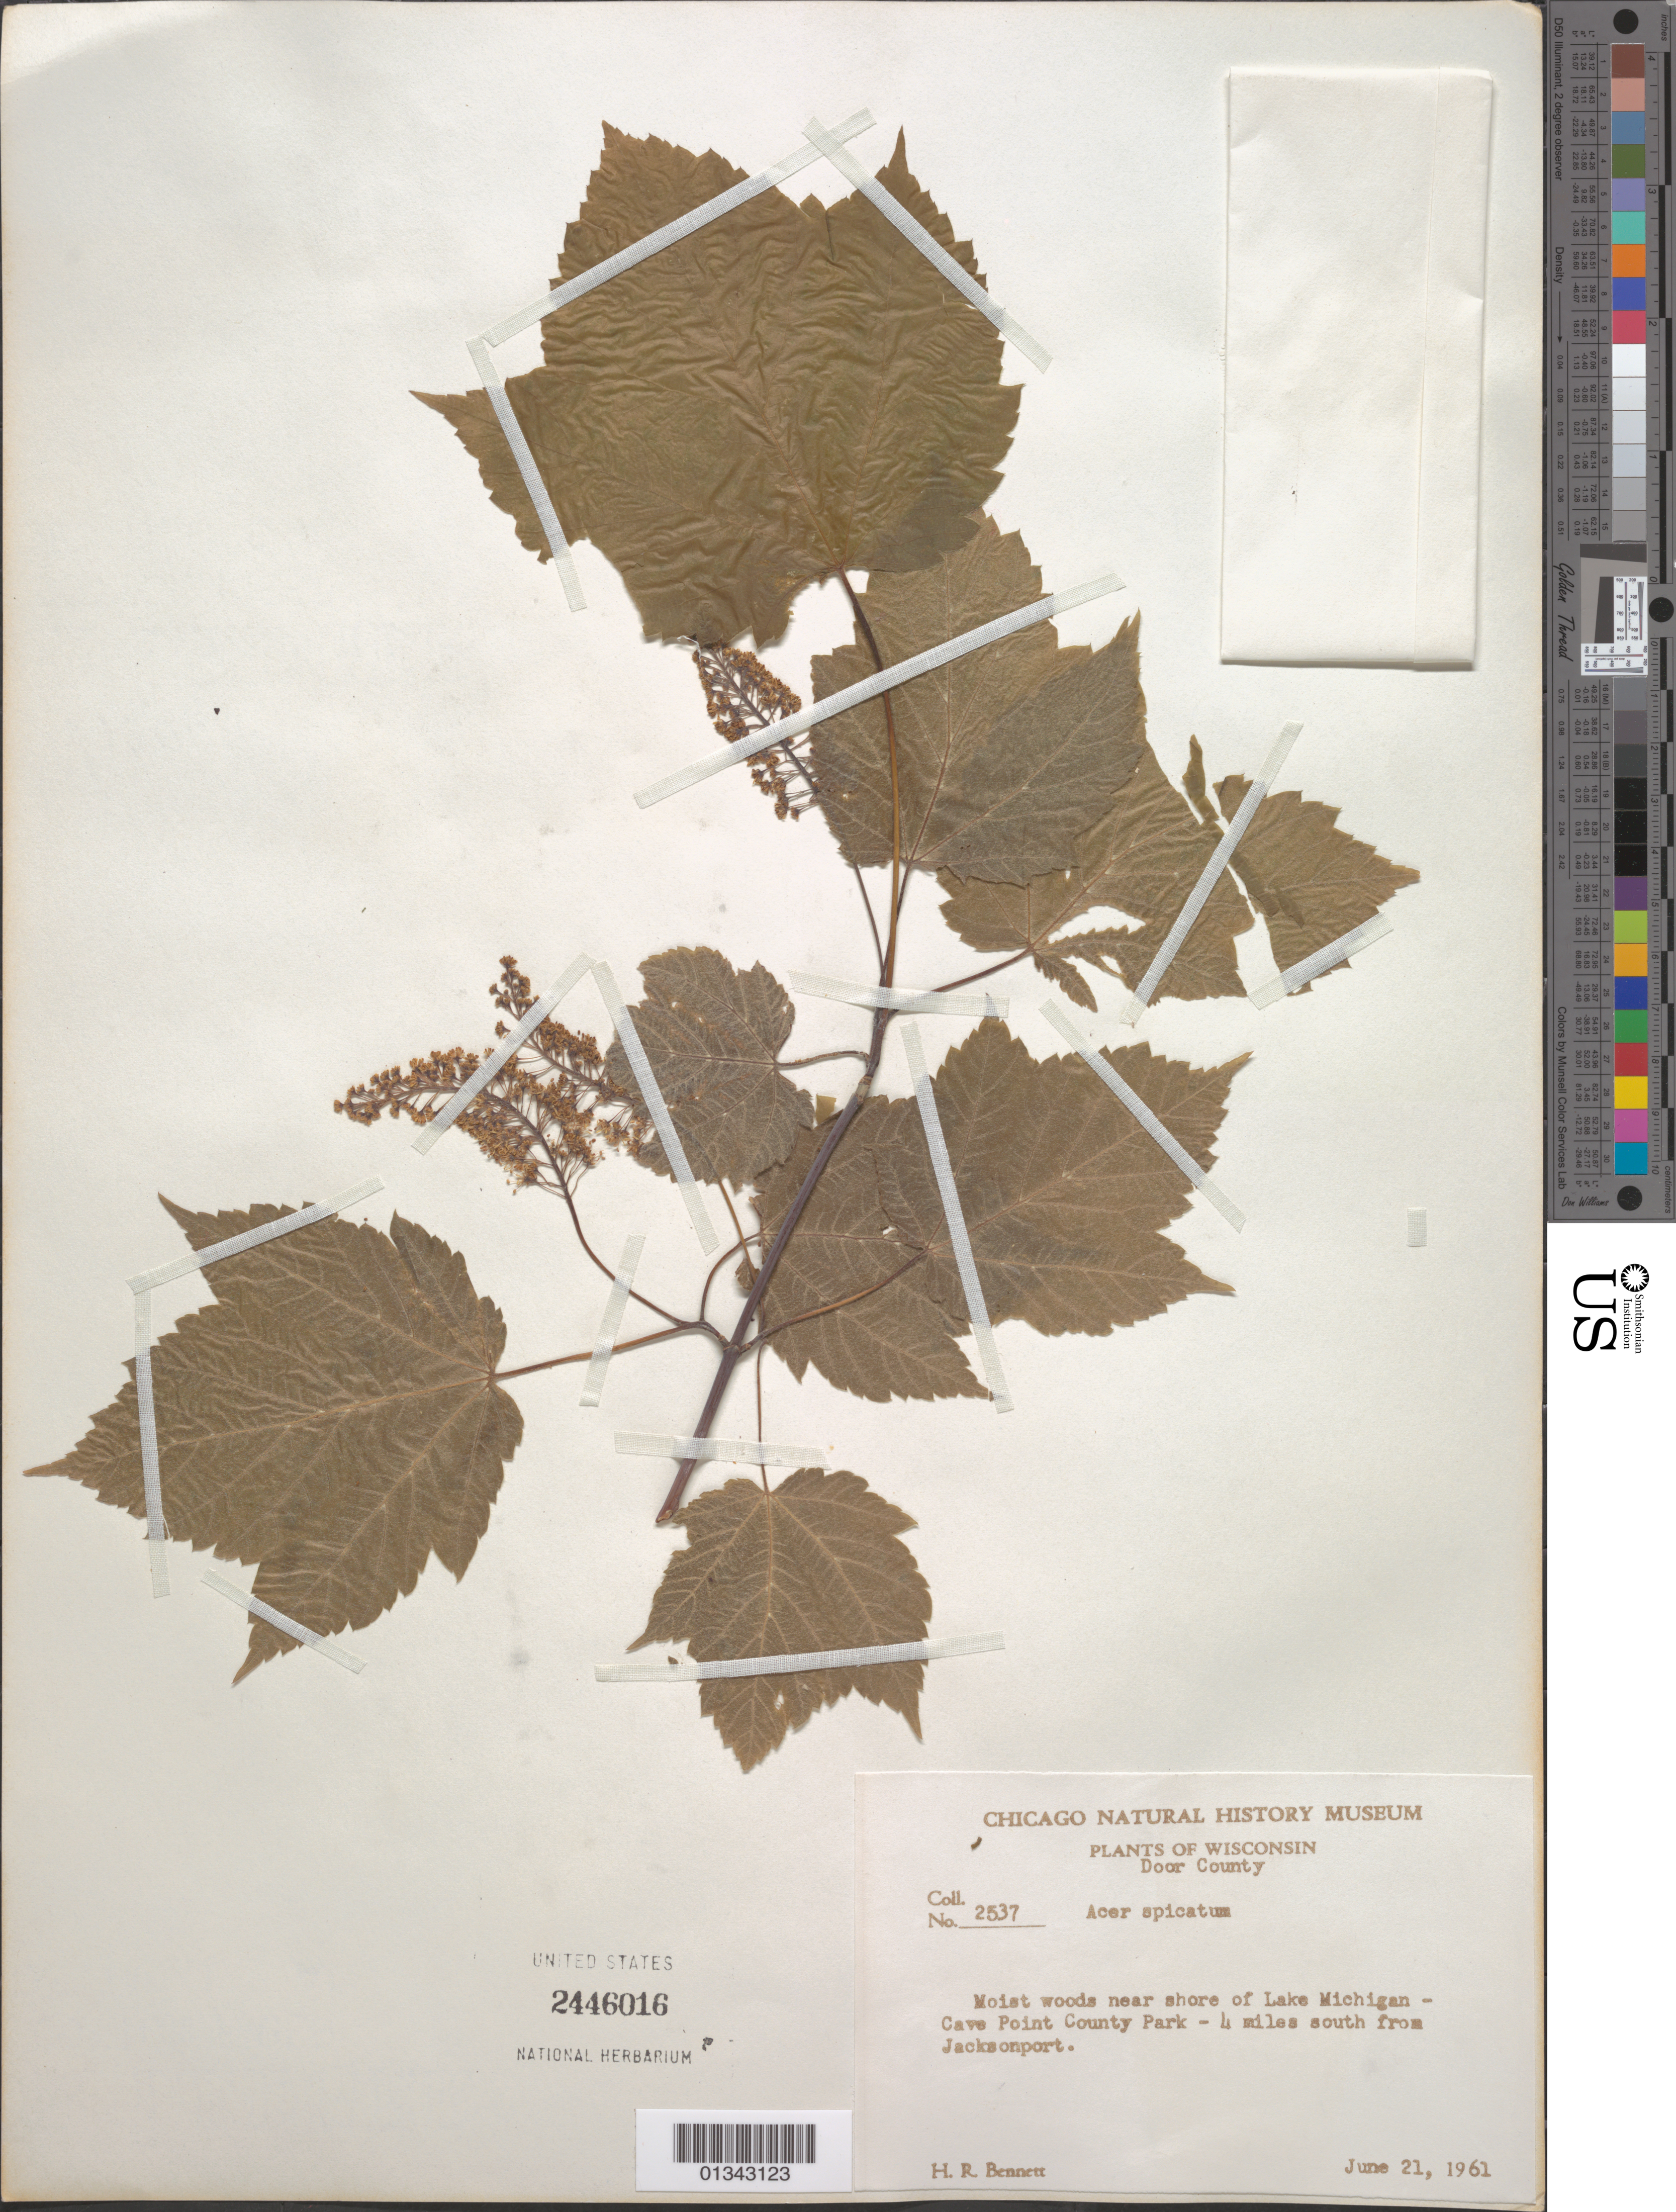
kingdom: Plantae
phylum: Tracheophyta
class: Magnoliopsida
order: Sapindales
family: Sapindaceae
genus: Acer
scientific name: Acer spicatum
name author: Lam.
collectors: H. R. Bennett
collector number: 2537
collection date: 1961-06-21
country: United States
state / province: Wisconsin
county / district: Door County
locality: Door County, Cave Point County Park, shores of Lake Michigan, 4 miles S from Jacksonport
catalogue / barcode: US 2446016